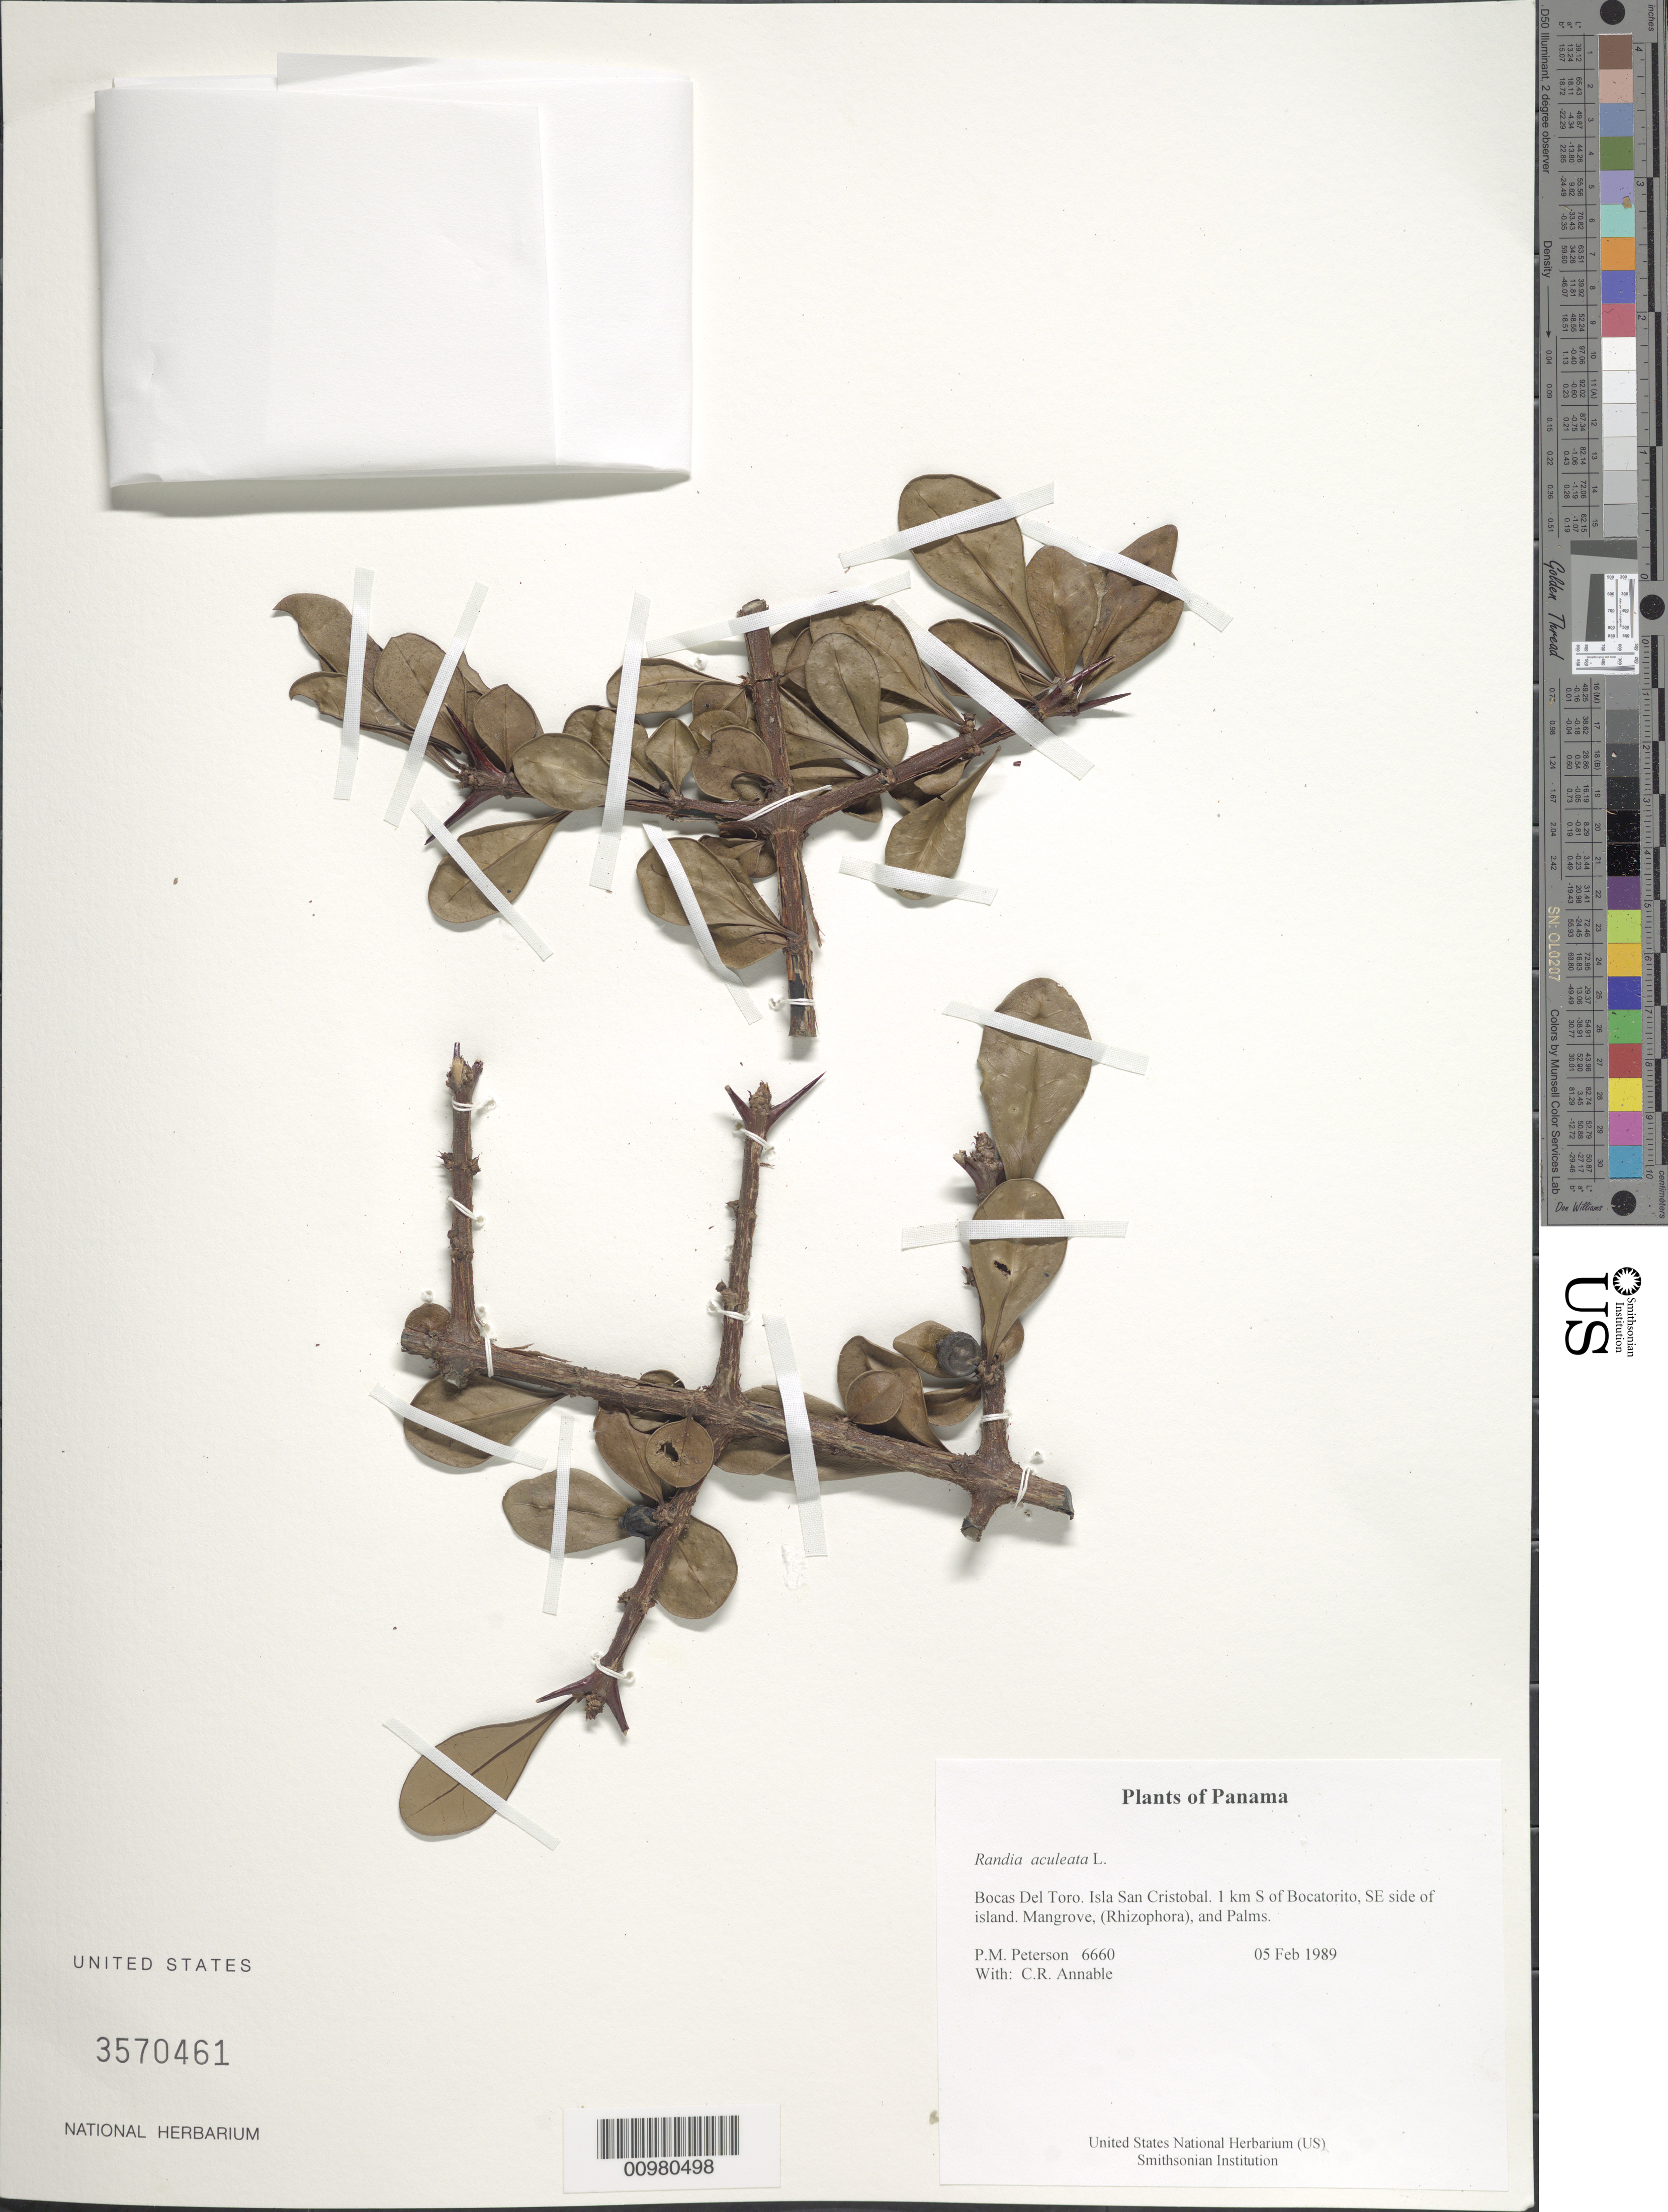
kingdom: Plantae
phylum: Tracheophyta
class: Magnoliopsida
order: Gentianales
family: Rubiaceae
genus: Randia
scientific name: Randia aculeata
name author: L.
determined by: Dwyer, J.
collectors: P. M. Peterson & C. R. Annable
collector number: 06660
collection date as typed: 05 Feb 1989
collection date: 1989-02-05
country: Panama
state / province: Bocas del Toro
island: San Cristobal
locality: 1 km S of Bocatorito, SE side of island.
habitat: Mangrove, (Rhizophora), and Palms.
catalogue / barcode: US 3570461